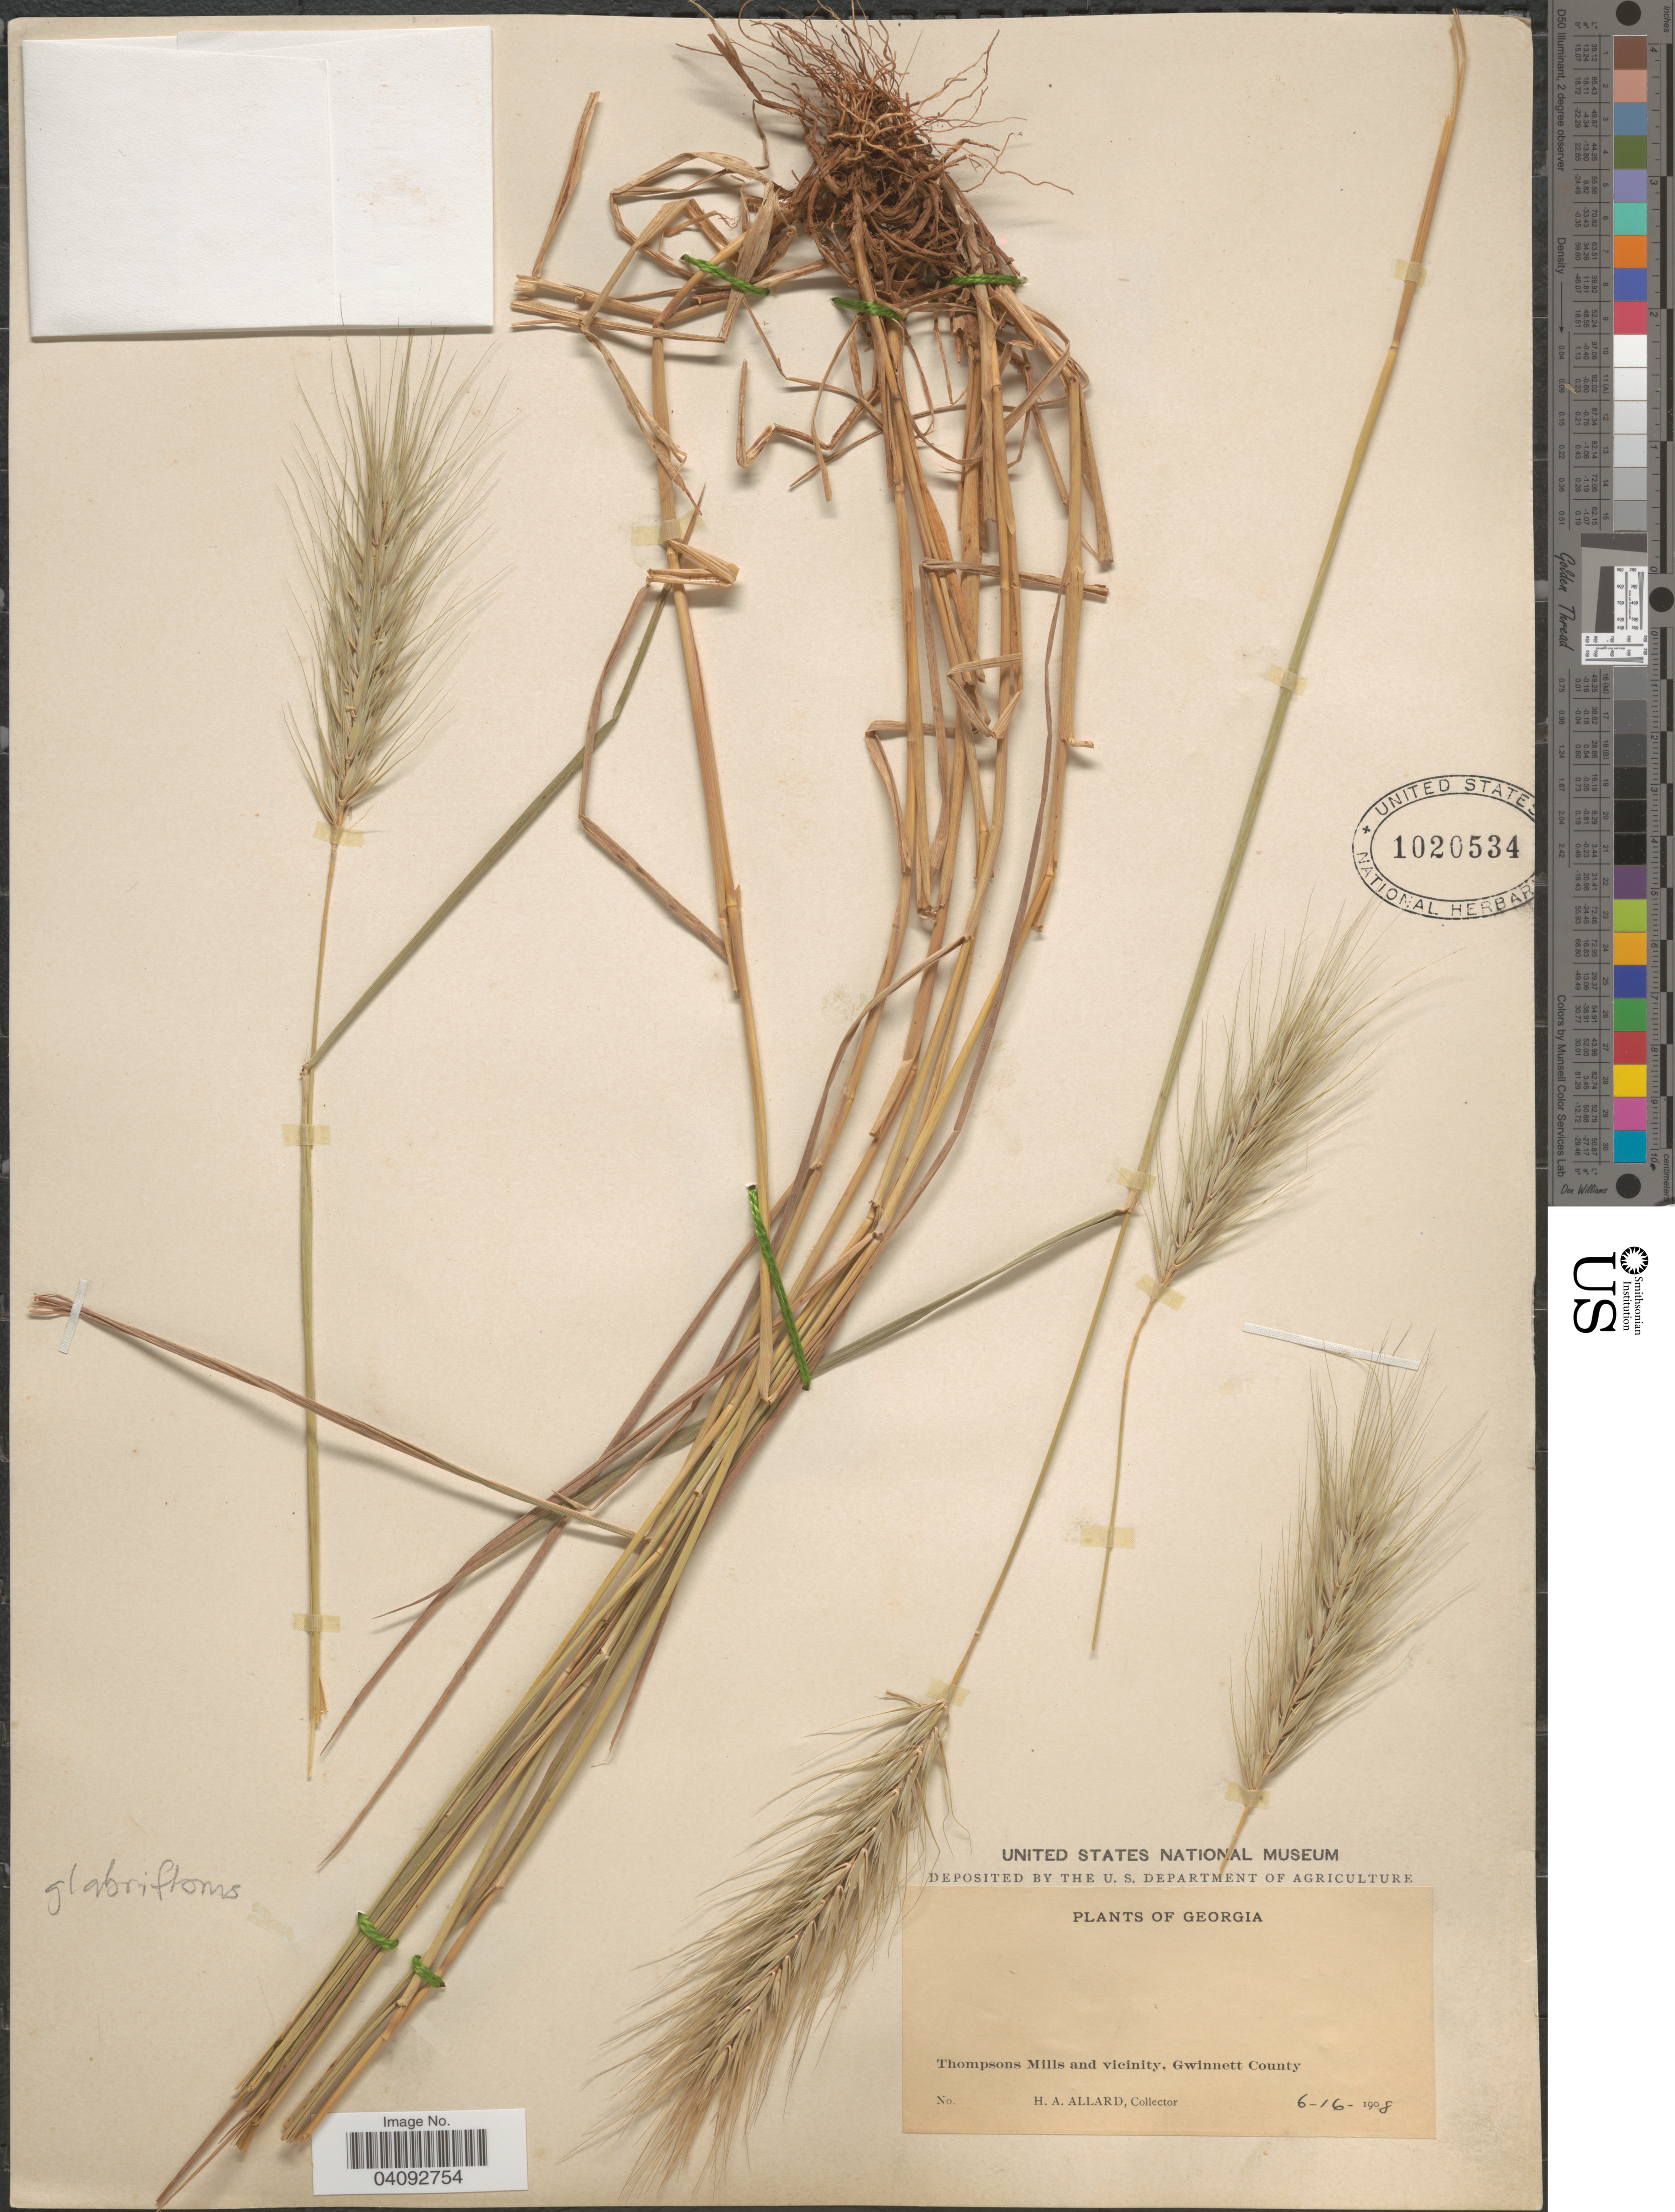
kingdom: Plantae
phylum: Tracheophyta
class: Liliopsida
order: Poales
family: Poaceae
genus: Elymus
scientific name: Elymus glabriflorus var. glabriflorus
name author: (Vasey ex L.H. Dewey) Scribn. & C.R. Ball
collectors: H. A. Allard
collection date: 1908-06-16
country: United States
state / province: Georgia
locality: Thompsons Mills and vicinity, Gwinnett County.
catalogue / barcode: US 1020534